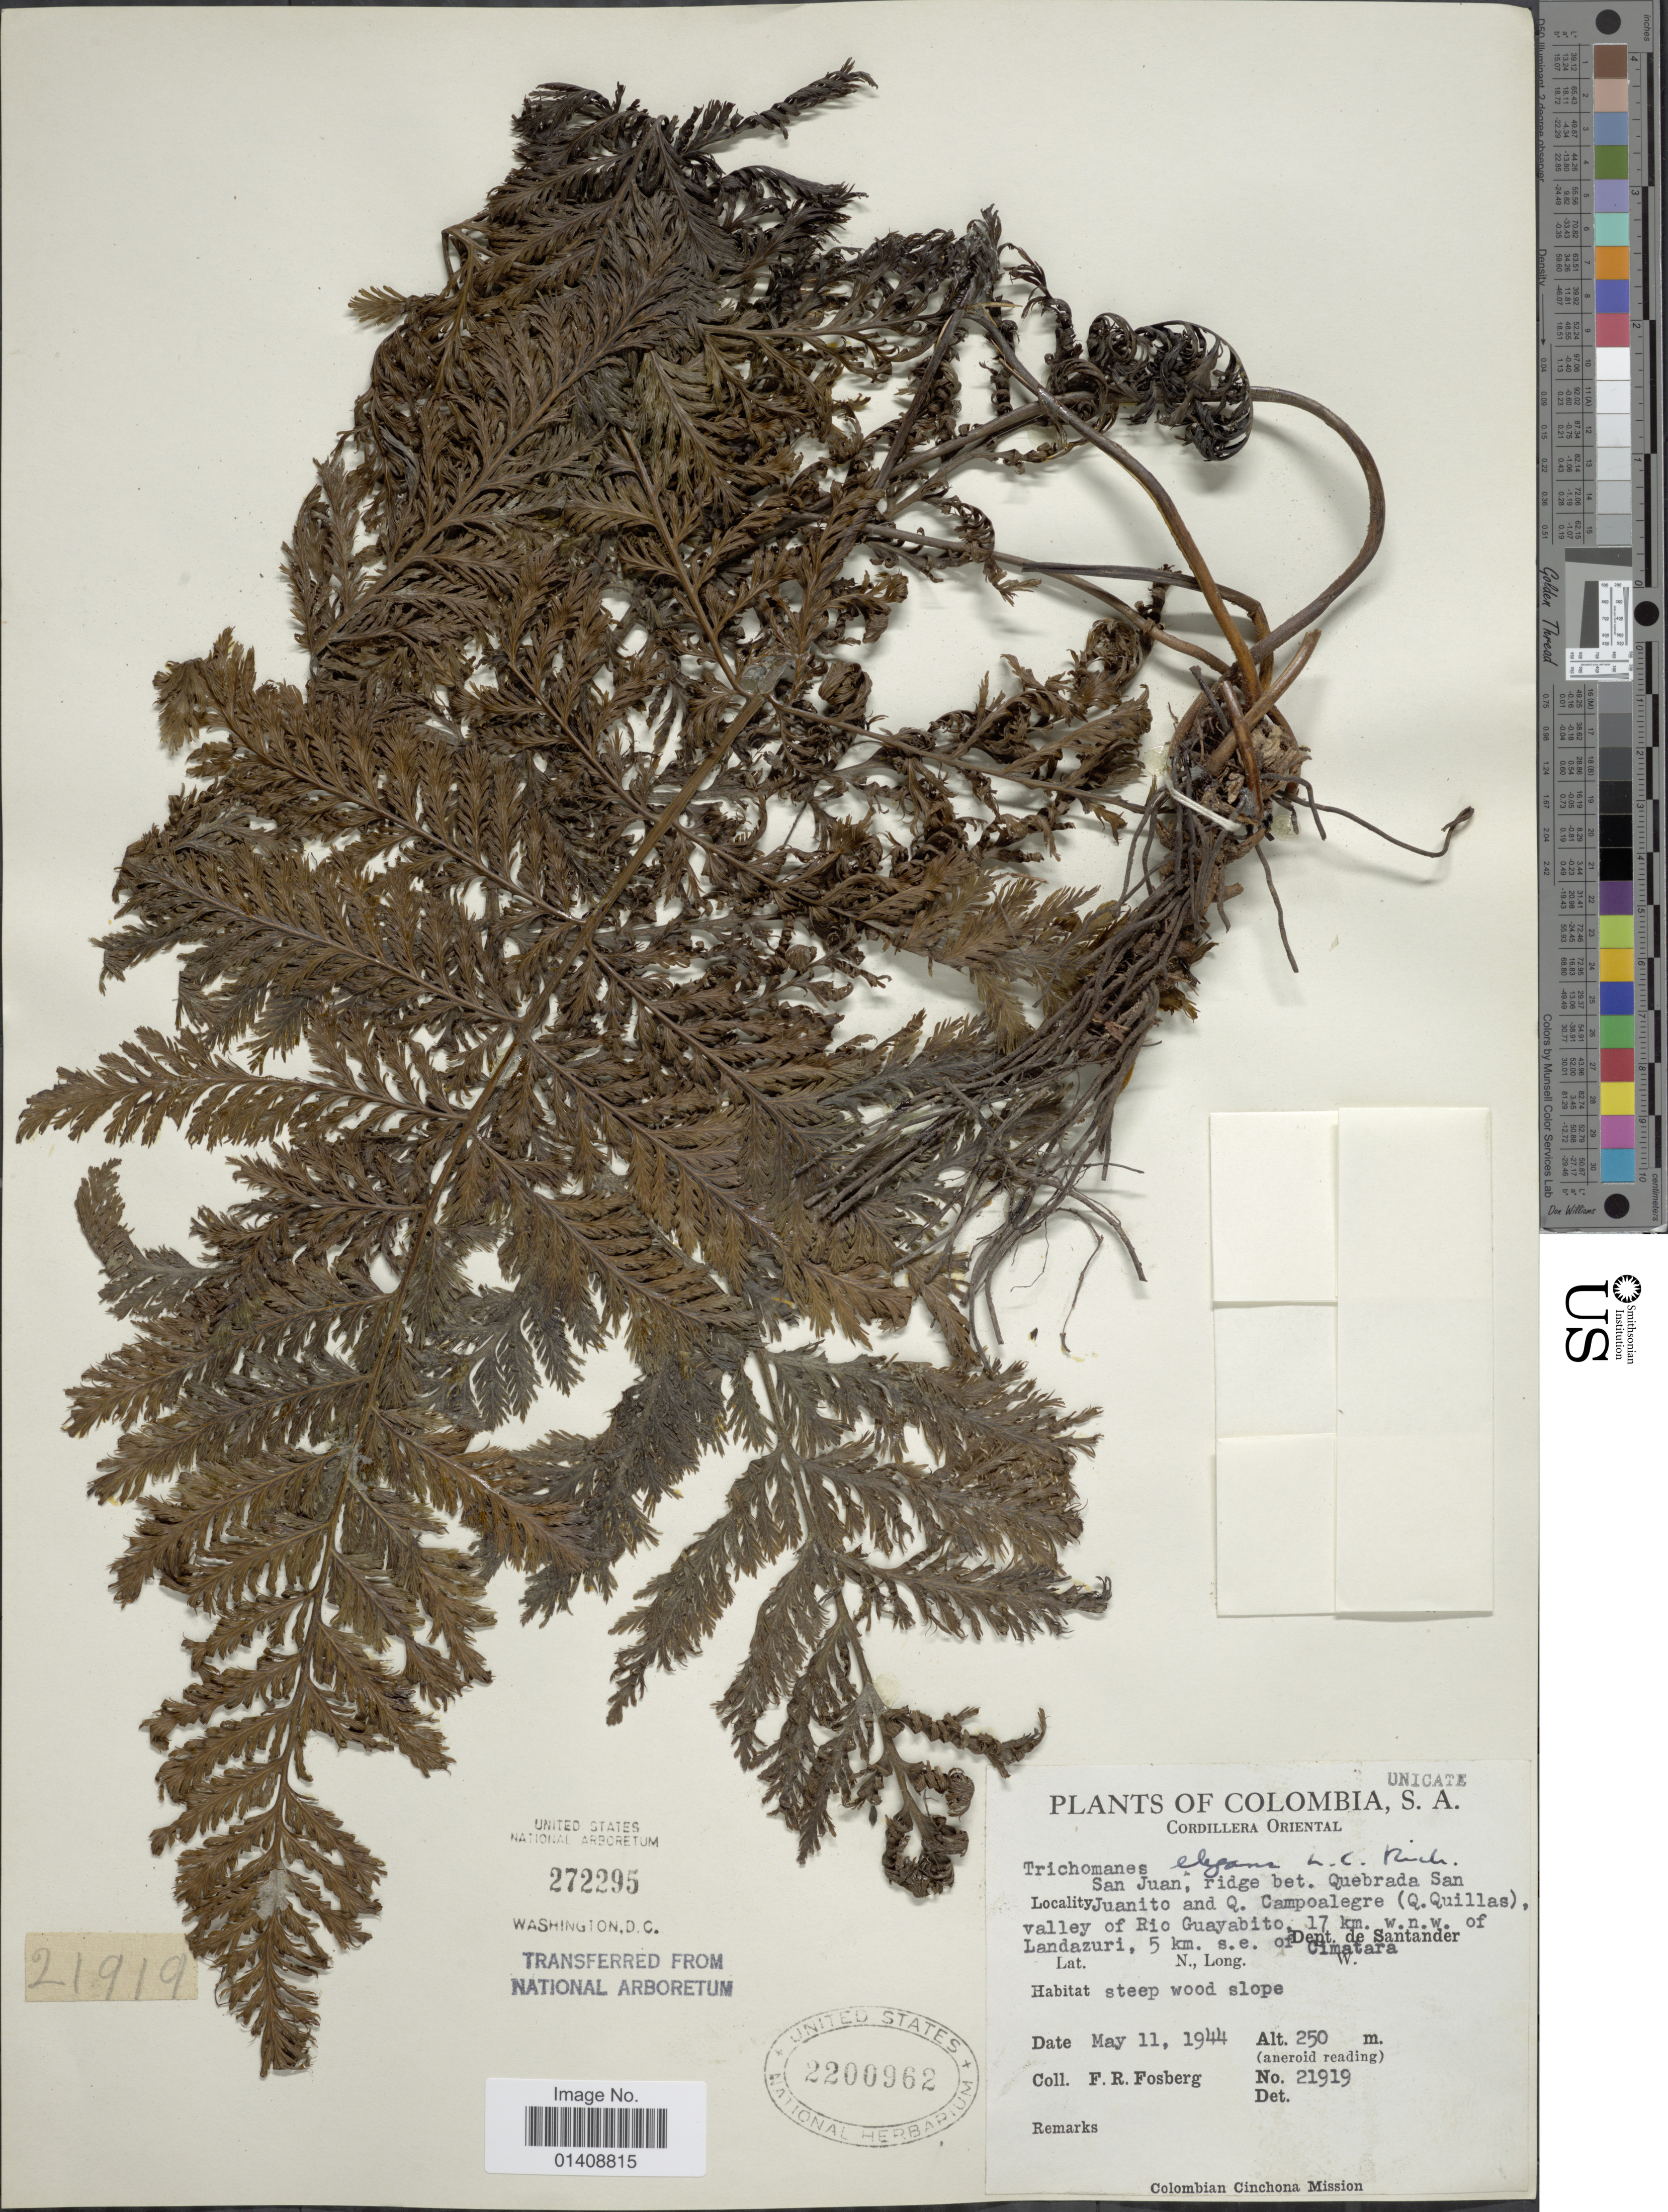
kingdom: Plantae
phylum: Tracheophyta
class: Polypodiopsida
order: Hymenophyllales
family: Hymenophyllaceae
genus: Trichomanes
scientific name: Trichomanes elegans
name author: Rich.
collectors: F. R. Fosberg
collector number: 21919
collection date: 1944-05-11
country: Colombia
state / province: Santander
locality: San Juan, ridge bet. Quebrada San Juanito and Q. Campoalegre (Q.Quillas), valley of Rio Guayabito, 17 km. w.n.w. of Landazuri. 5 km S.E. of Cimatra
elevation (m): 250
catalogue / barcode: US 272295